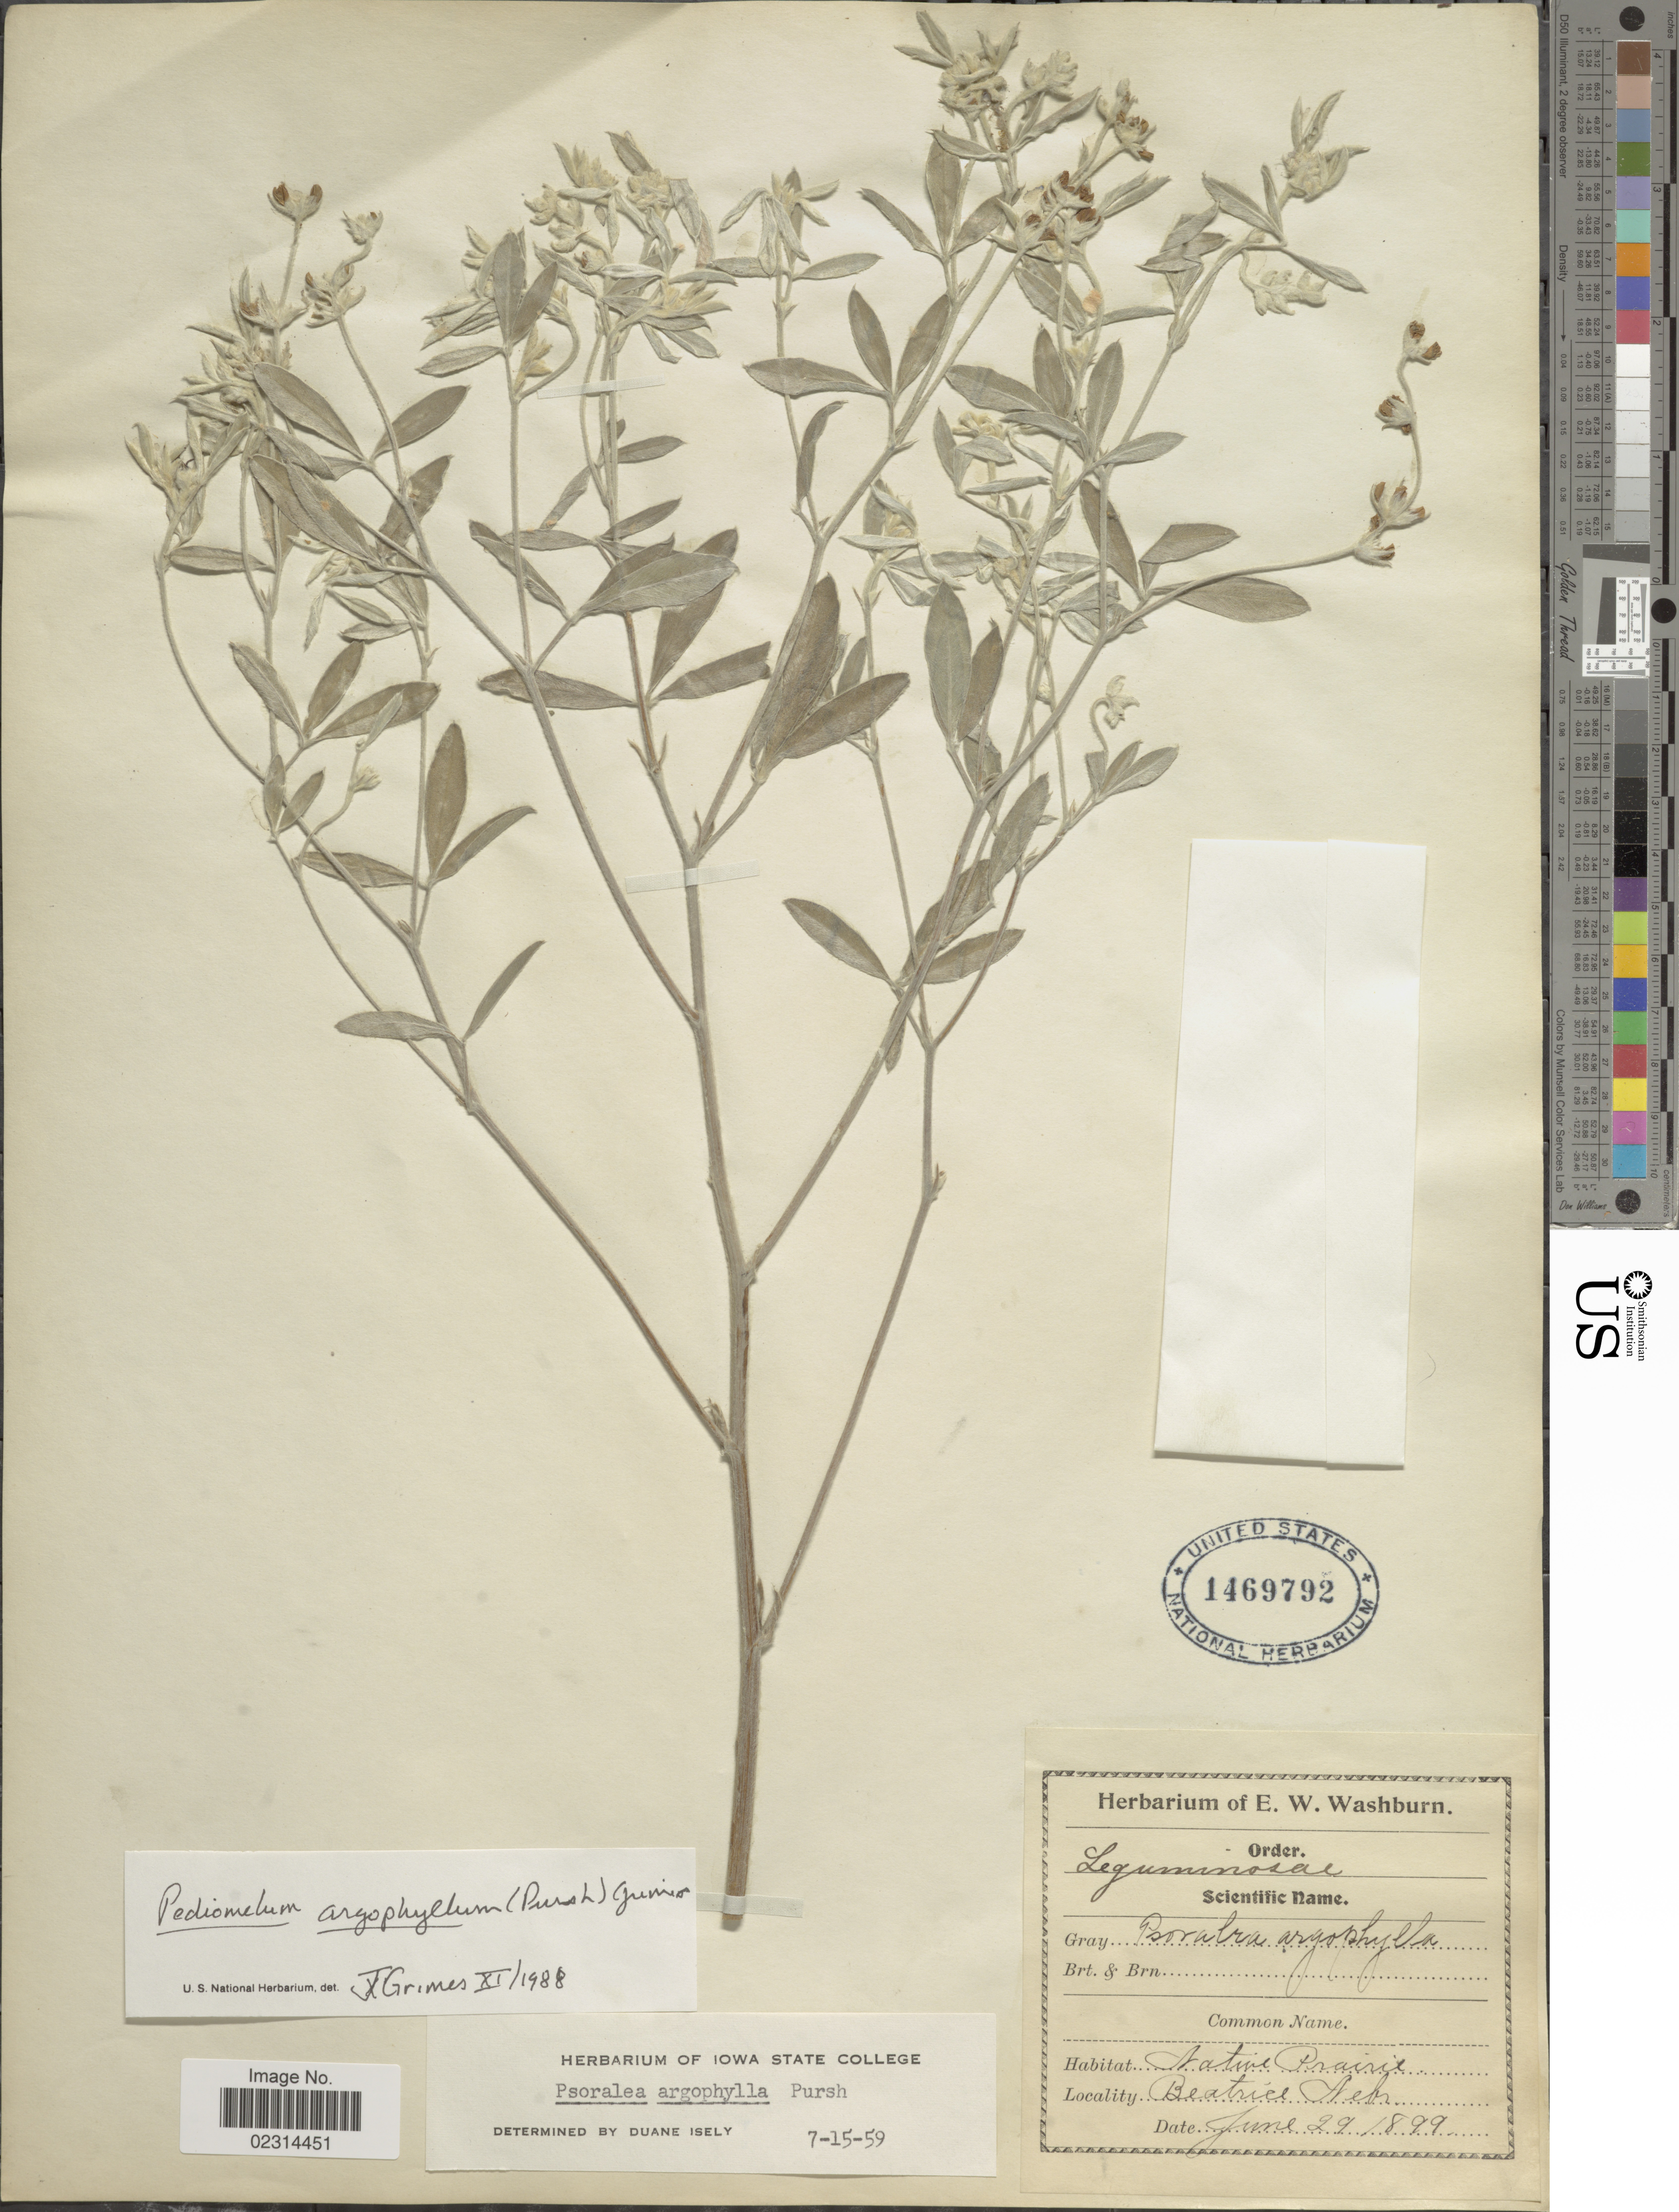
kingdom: Plantae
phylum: Tracheophyta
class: Magnoliopsida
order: Fabales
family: Fabaceae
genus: Pediomelum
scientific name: Pediomelum argophyllum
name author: (Pursh) J.W. Grimes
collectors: ex herb. E. W. Washburn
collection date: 1899-06-29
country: United States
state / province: Nebraska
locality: Beatrice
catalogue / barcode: US 1469792